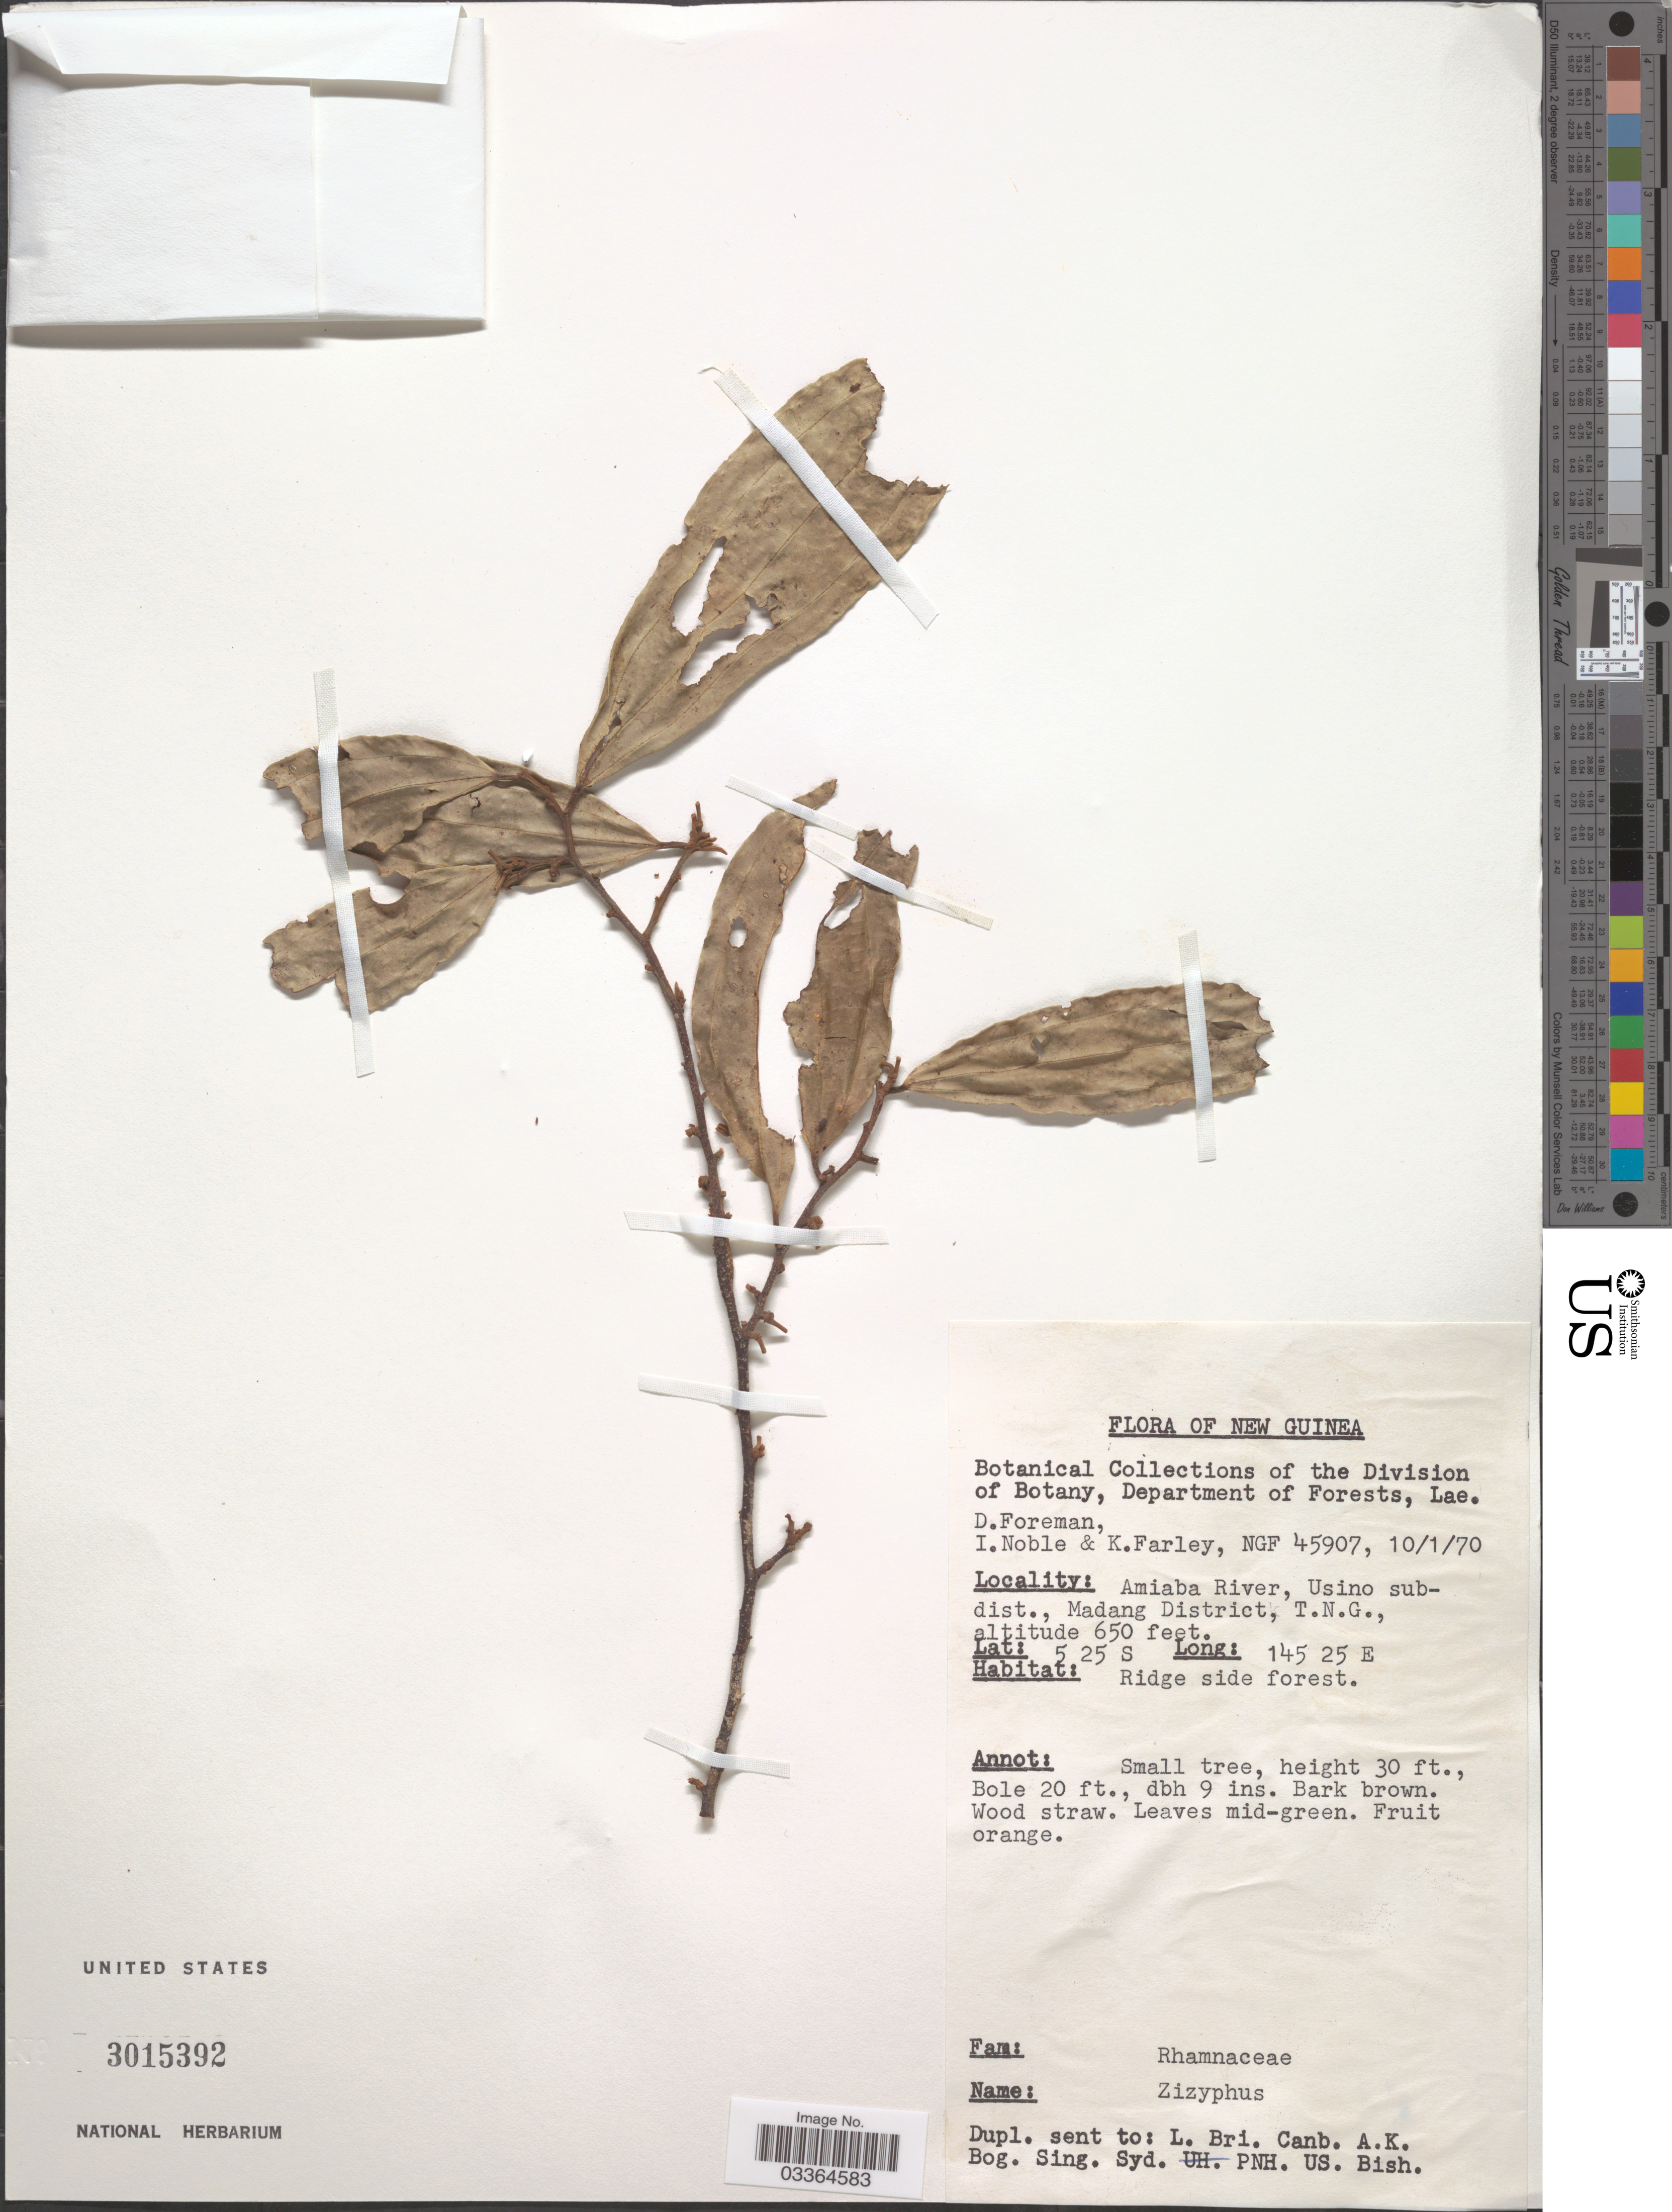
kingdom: Plantae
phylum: Tracheophyta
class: Magnoliopsida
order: Rosales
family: Rhamnaceae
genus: Ziziphus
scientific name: Ziziphus sp.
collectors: D. Foreman, I. Noble & K. Farley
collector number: NGF 45907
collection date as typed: Transcribed d/m/y: 10/1/70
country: Papua New Guinea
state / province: Madang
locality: New Guinea. Amiaba River, Usino sub-dist., Madang District, T.N.G.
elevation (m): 198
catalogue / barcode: US 3015392